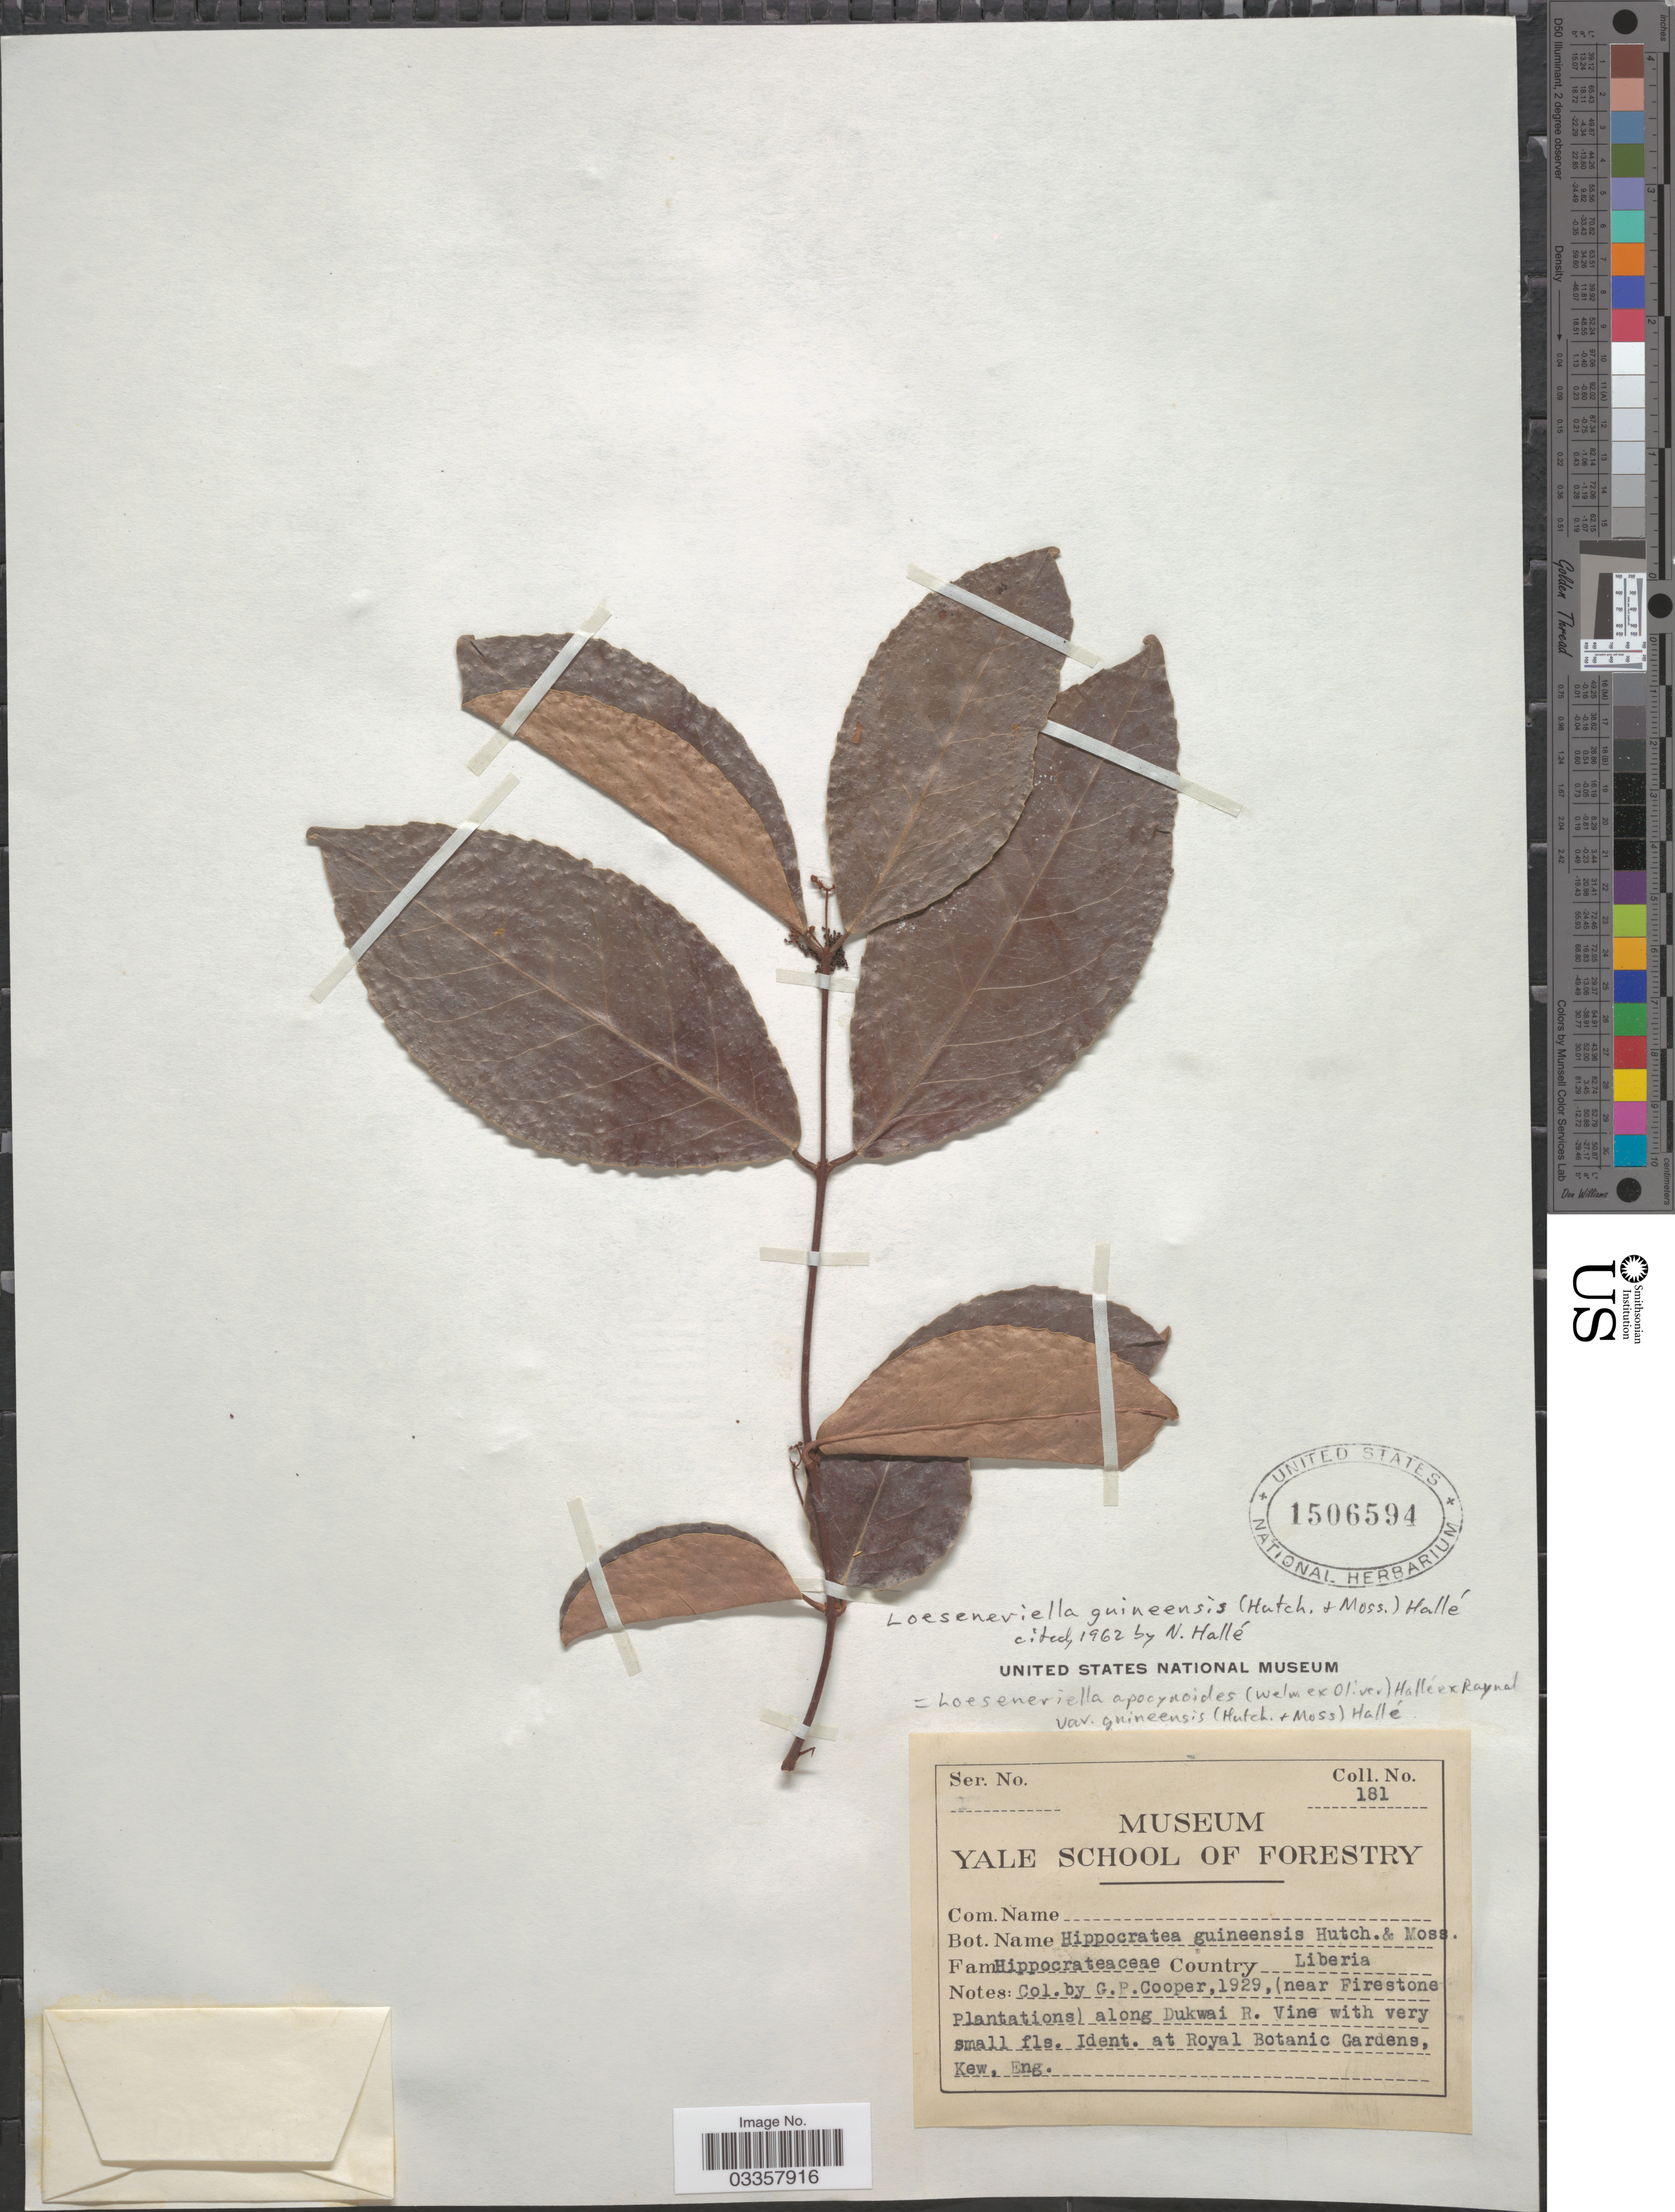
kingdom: Plantae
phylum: Tracheophyta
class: Magnoliopsida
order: Celastrales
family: Celastraceae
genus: Loeseneriella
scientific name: Loeseneriella apocynoides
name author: (Welw. ex Oliv.) N. Hallé ex J. Raynal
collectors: G. Cooper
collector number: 181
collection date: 1929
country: Liberia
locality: (near Firestone Plantations) along Dukwai R..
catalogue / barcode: US 1506594